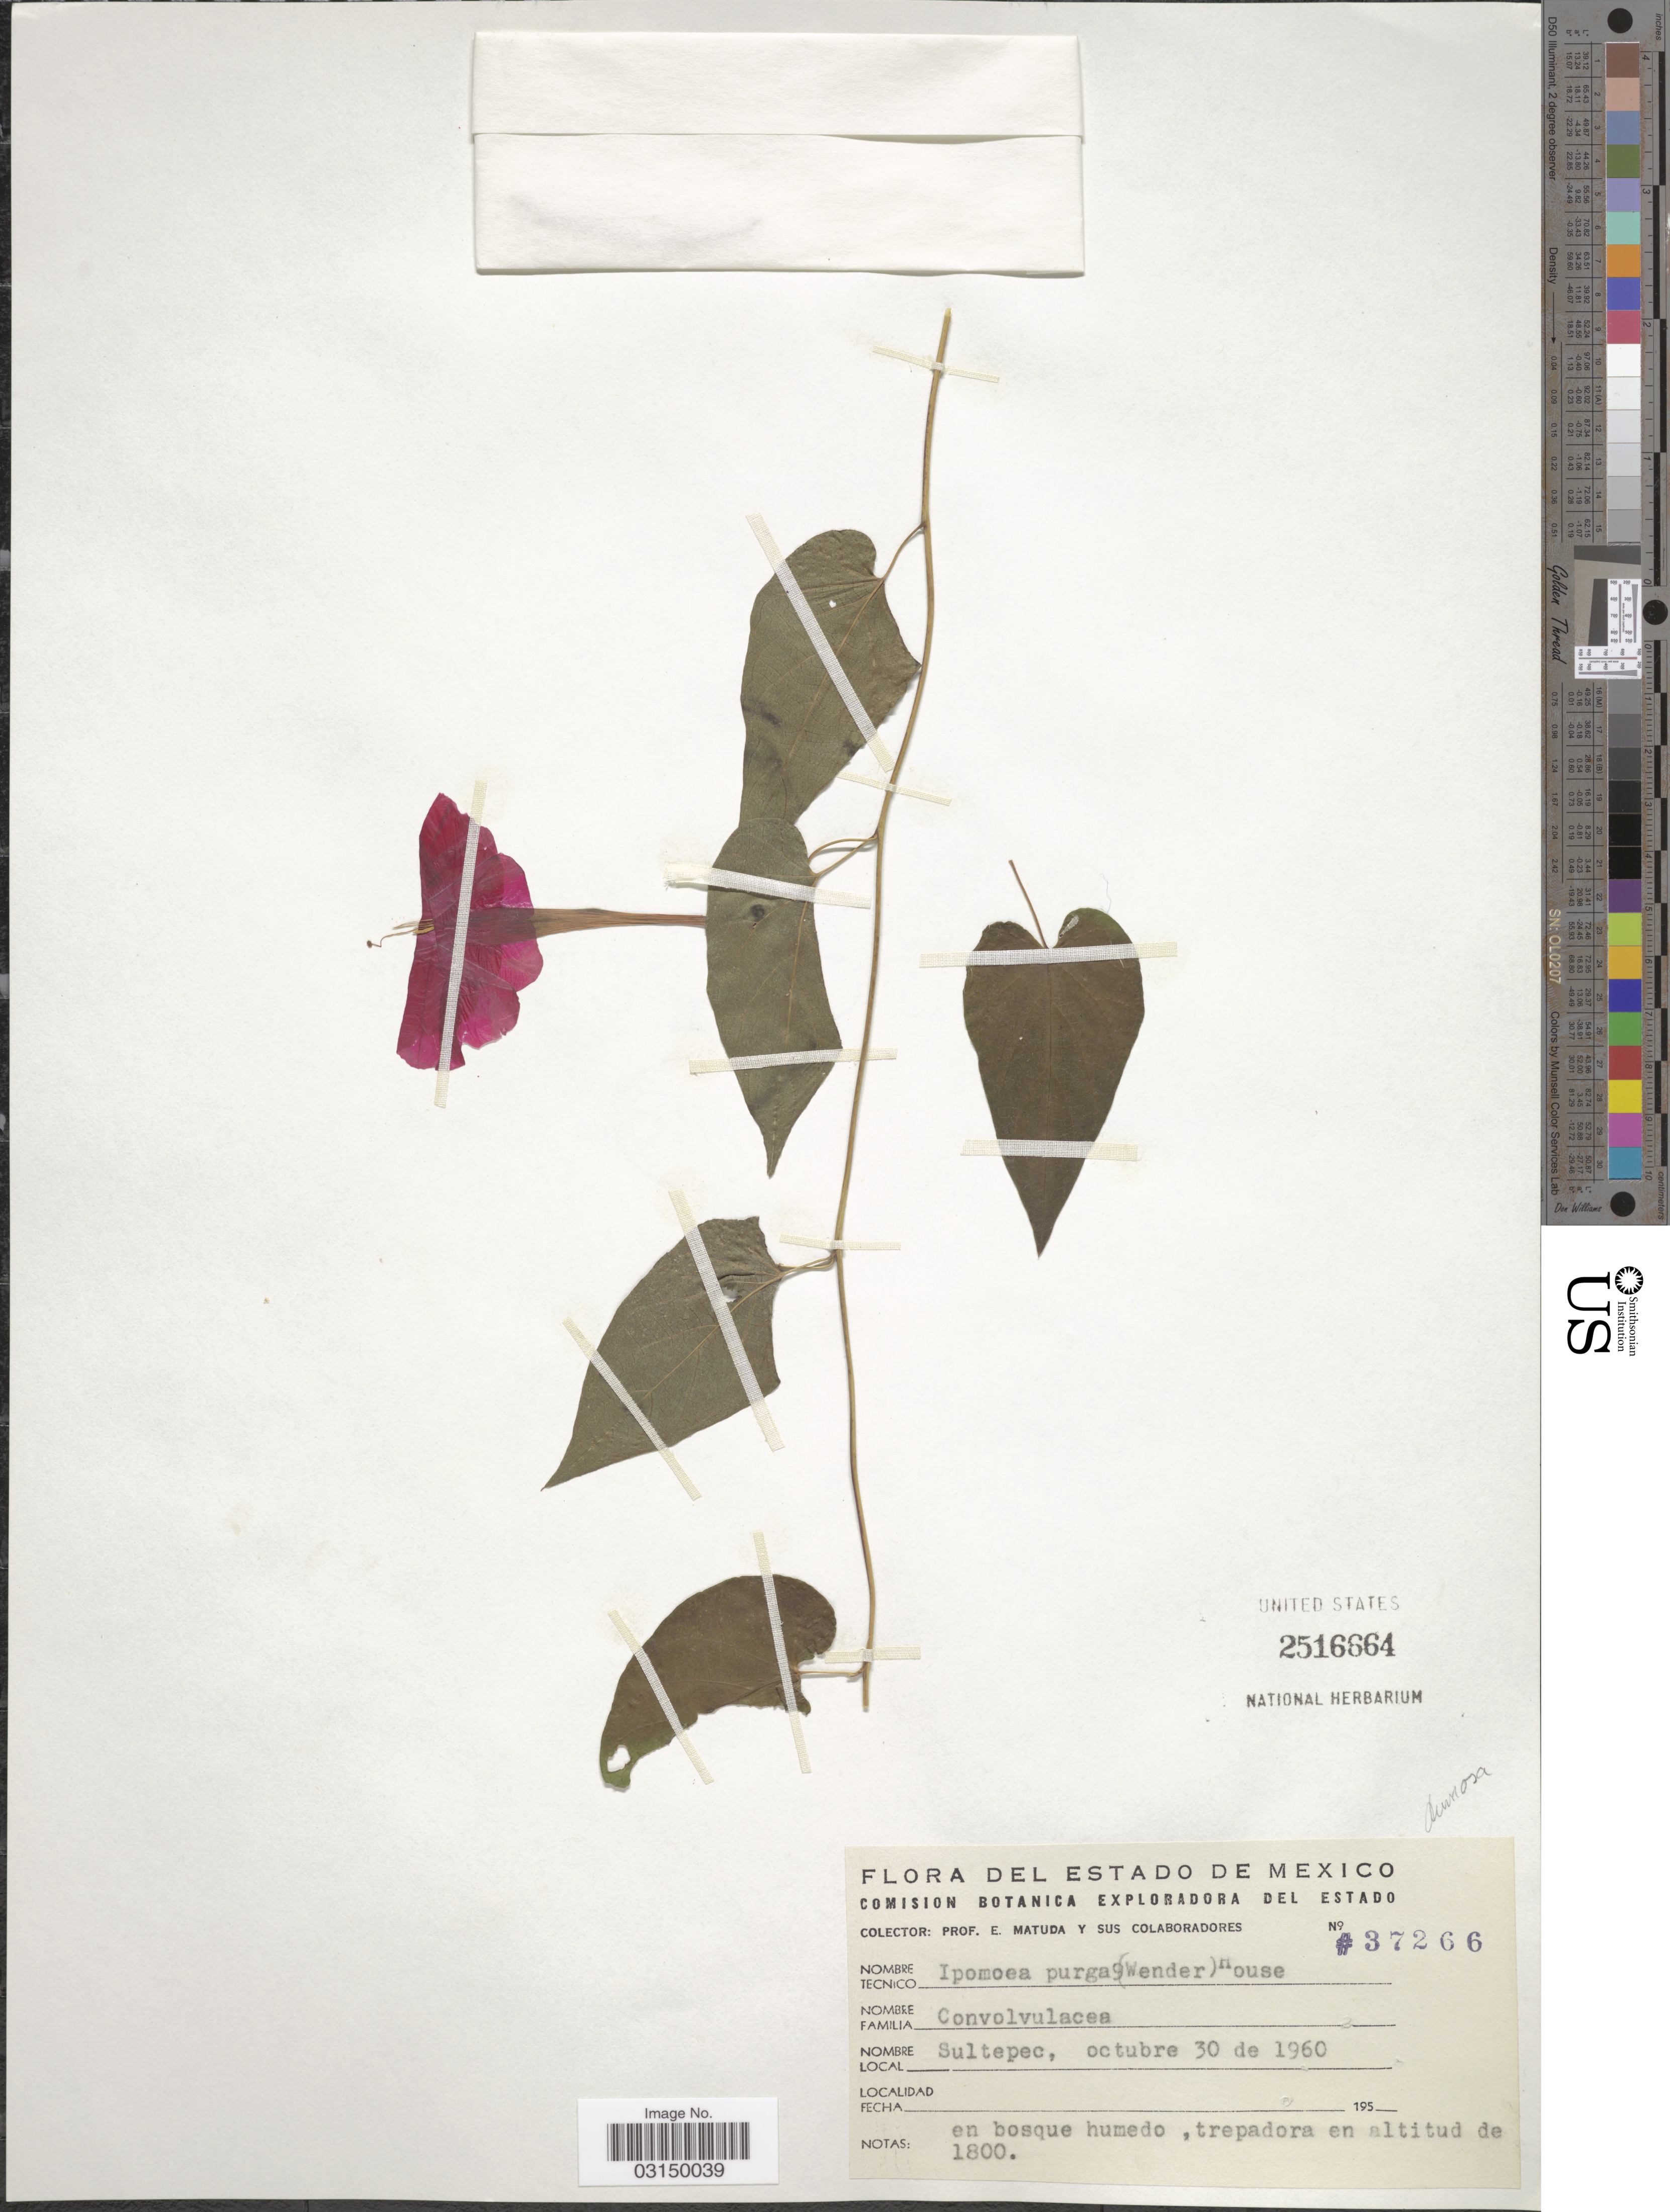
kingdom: Plantae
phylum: Tracheophyta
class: Magnoliopsida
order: Solanales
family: Convolvulaceae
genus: Ipomoea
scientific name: Ipomoea dumosa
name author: (Benth.) L.O. Williams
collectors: E. Matuda & Sus Colaboradores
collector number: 37266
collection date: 1960-10-30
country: Mexico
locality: Sultepec.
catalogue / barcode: US 2516664